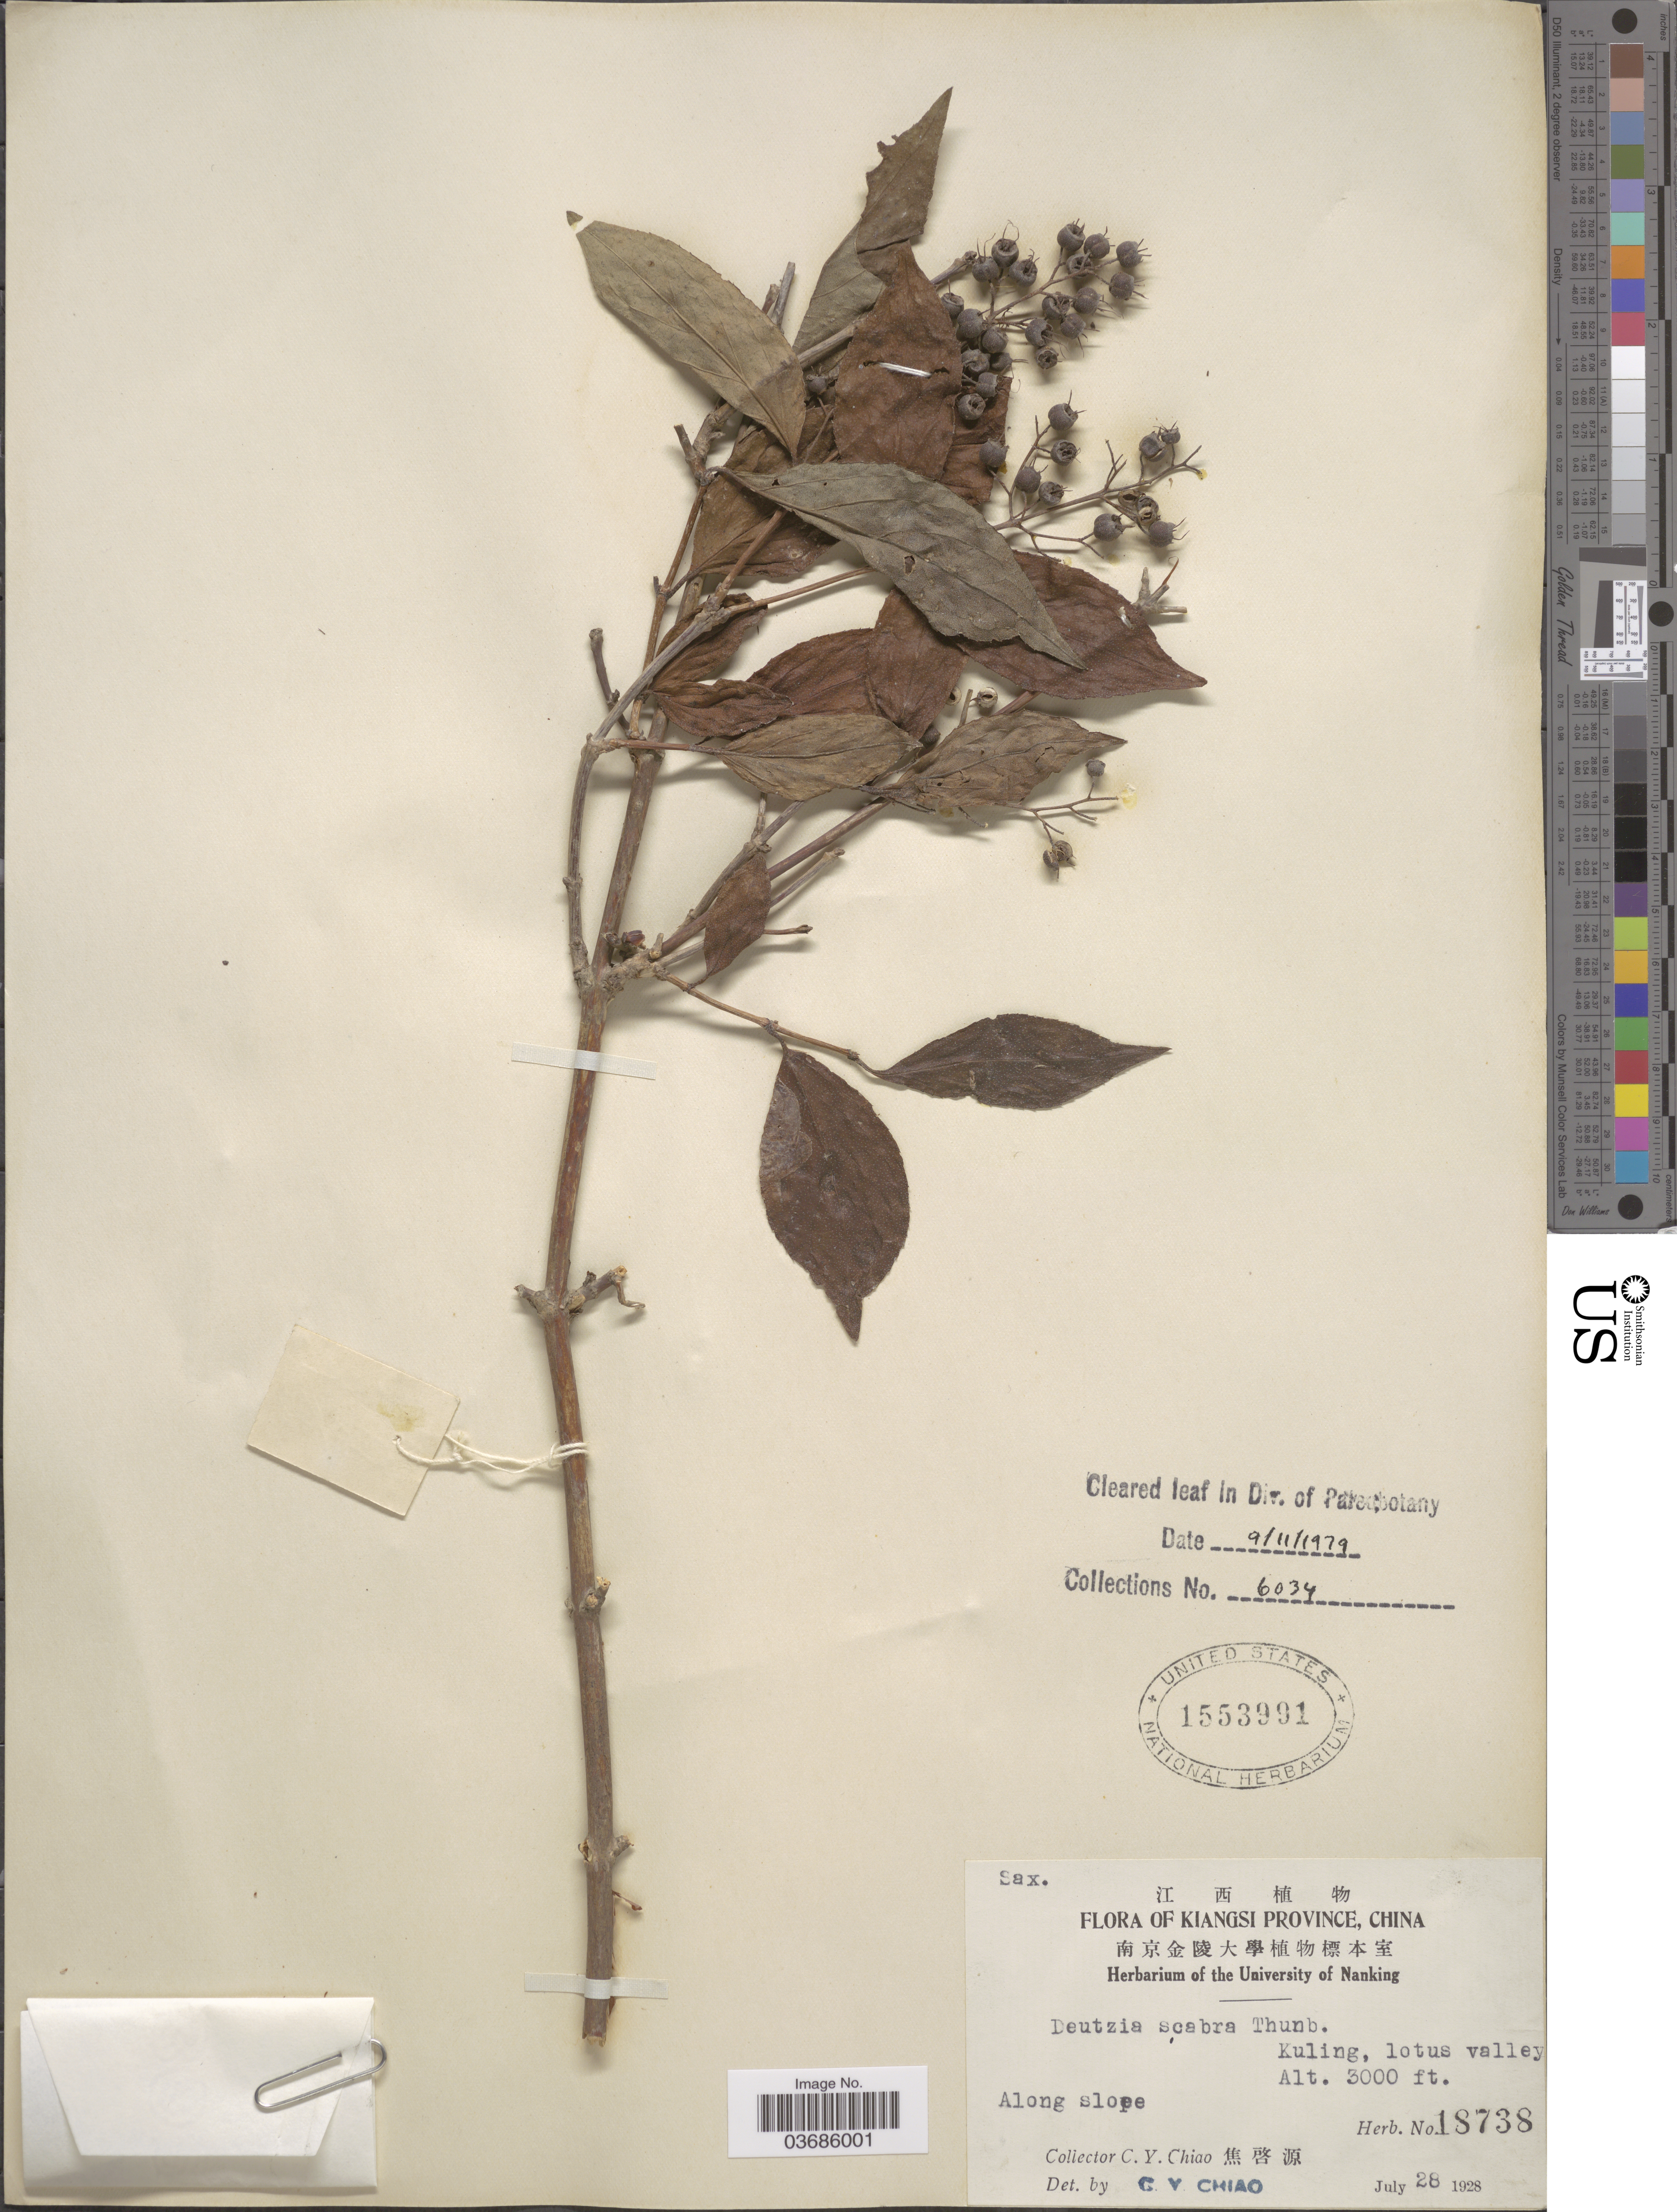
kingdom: Plantae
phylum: Tracheophyta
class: Magnoliopsida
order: Cornales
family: Hydrangeaceae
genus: Deutzia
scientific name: Deutzia scabra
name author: Thunb.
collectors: C. Y. Chiao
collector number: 18738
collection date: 1928-07-28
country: China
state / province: Jiangxi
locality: Kiangsi Province. Kuling, lotus valley.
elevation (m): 914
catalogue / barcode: US 1553991